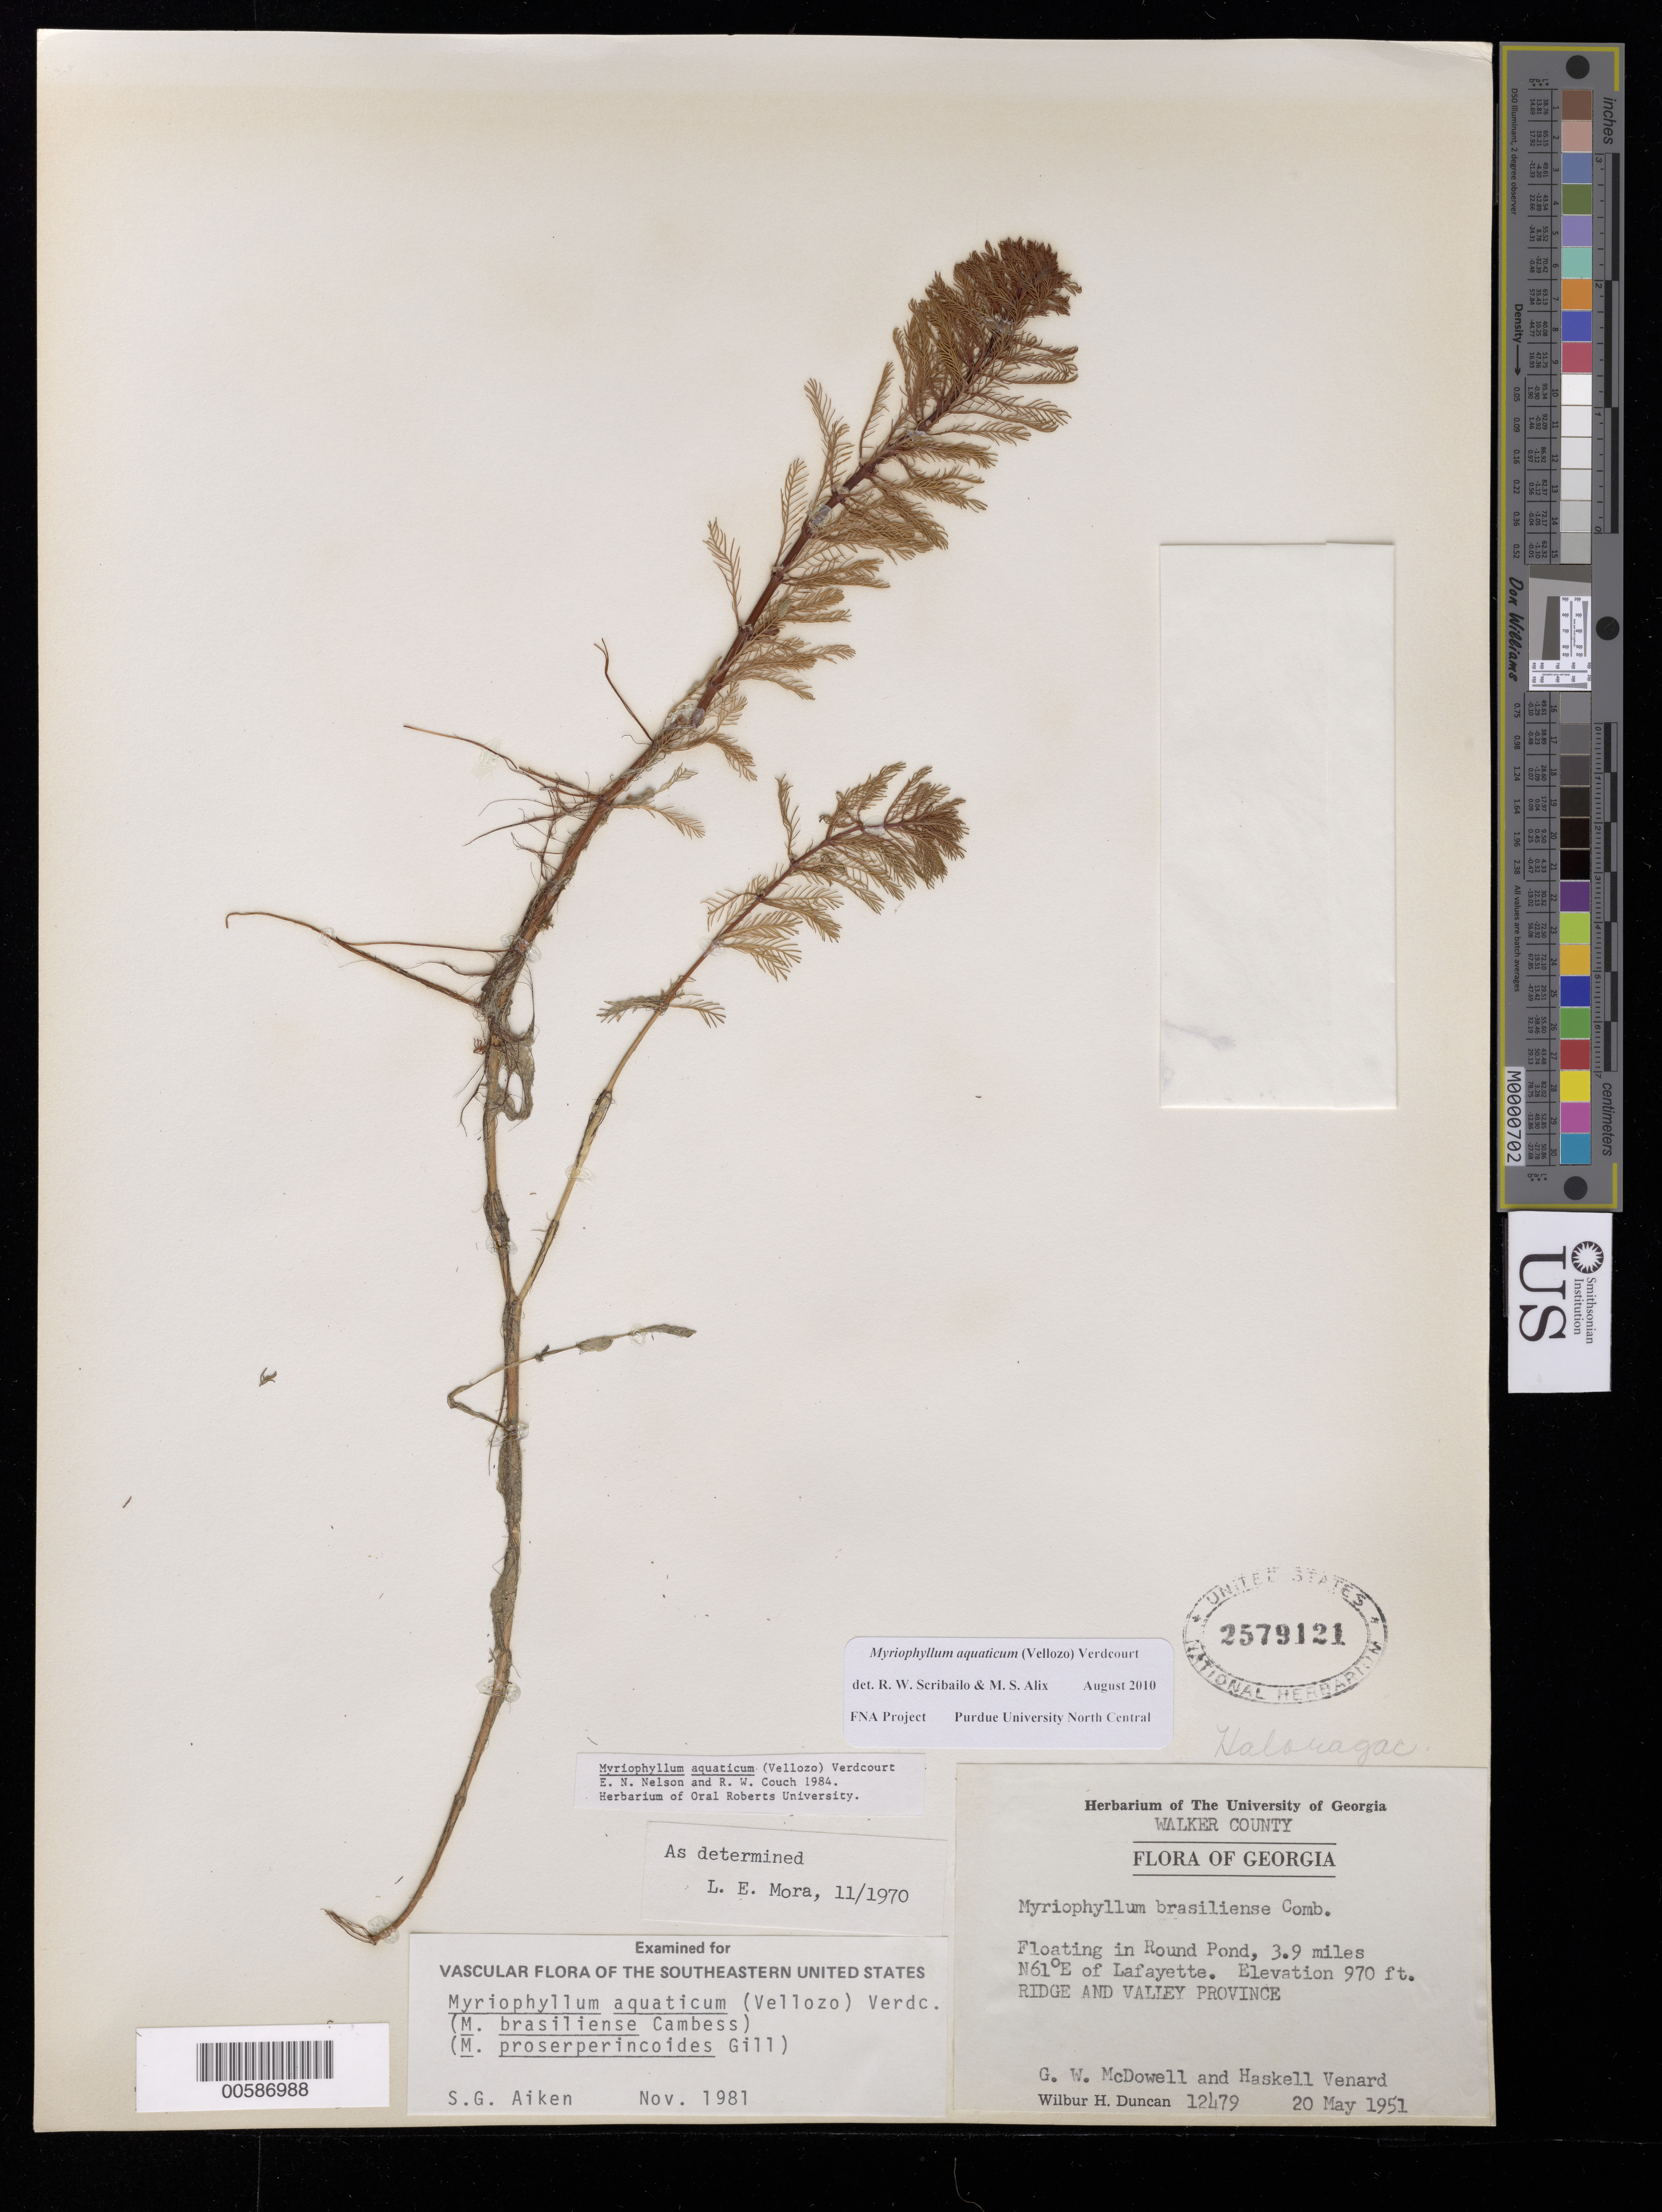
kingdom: Plantae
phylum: Tracheophyta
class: Magnoliopsida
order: Saxifragales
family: Haloragaceae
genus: Myriophyllum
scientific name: Myriophyllum aquaticum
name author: (Vell.) Verdc.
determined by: Scribailo, R. W.; Alix, M. S.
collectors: G. McDowell, H. Venard & W. H. Duncan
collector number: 12479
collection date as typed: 20 May 1951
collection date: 1951-05-20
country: United States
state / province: Georgia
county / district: Walker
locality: NE of Lafayette, Ridge and Valley Province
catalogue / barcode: US 2579121